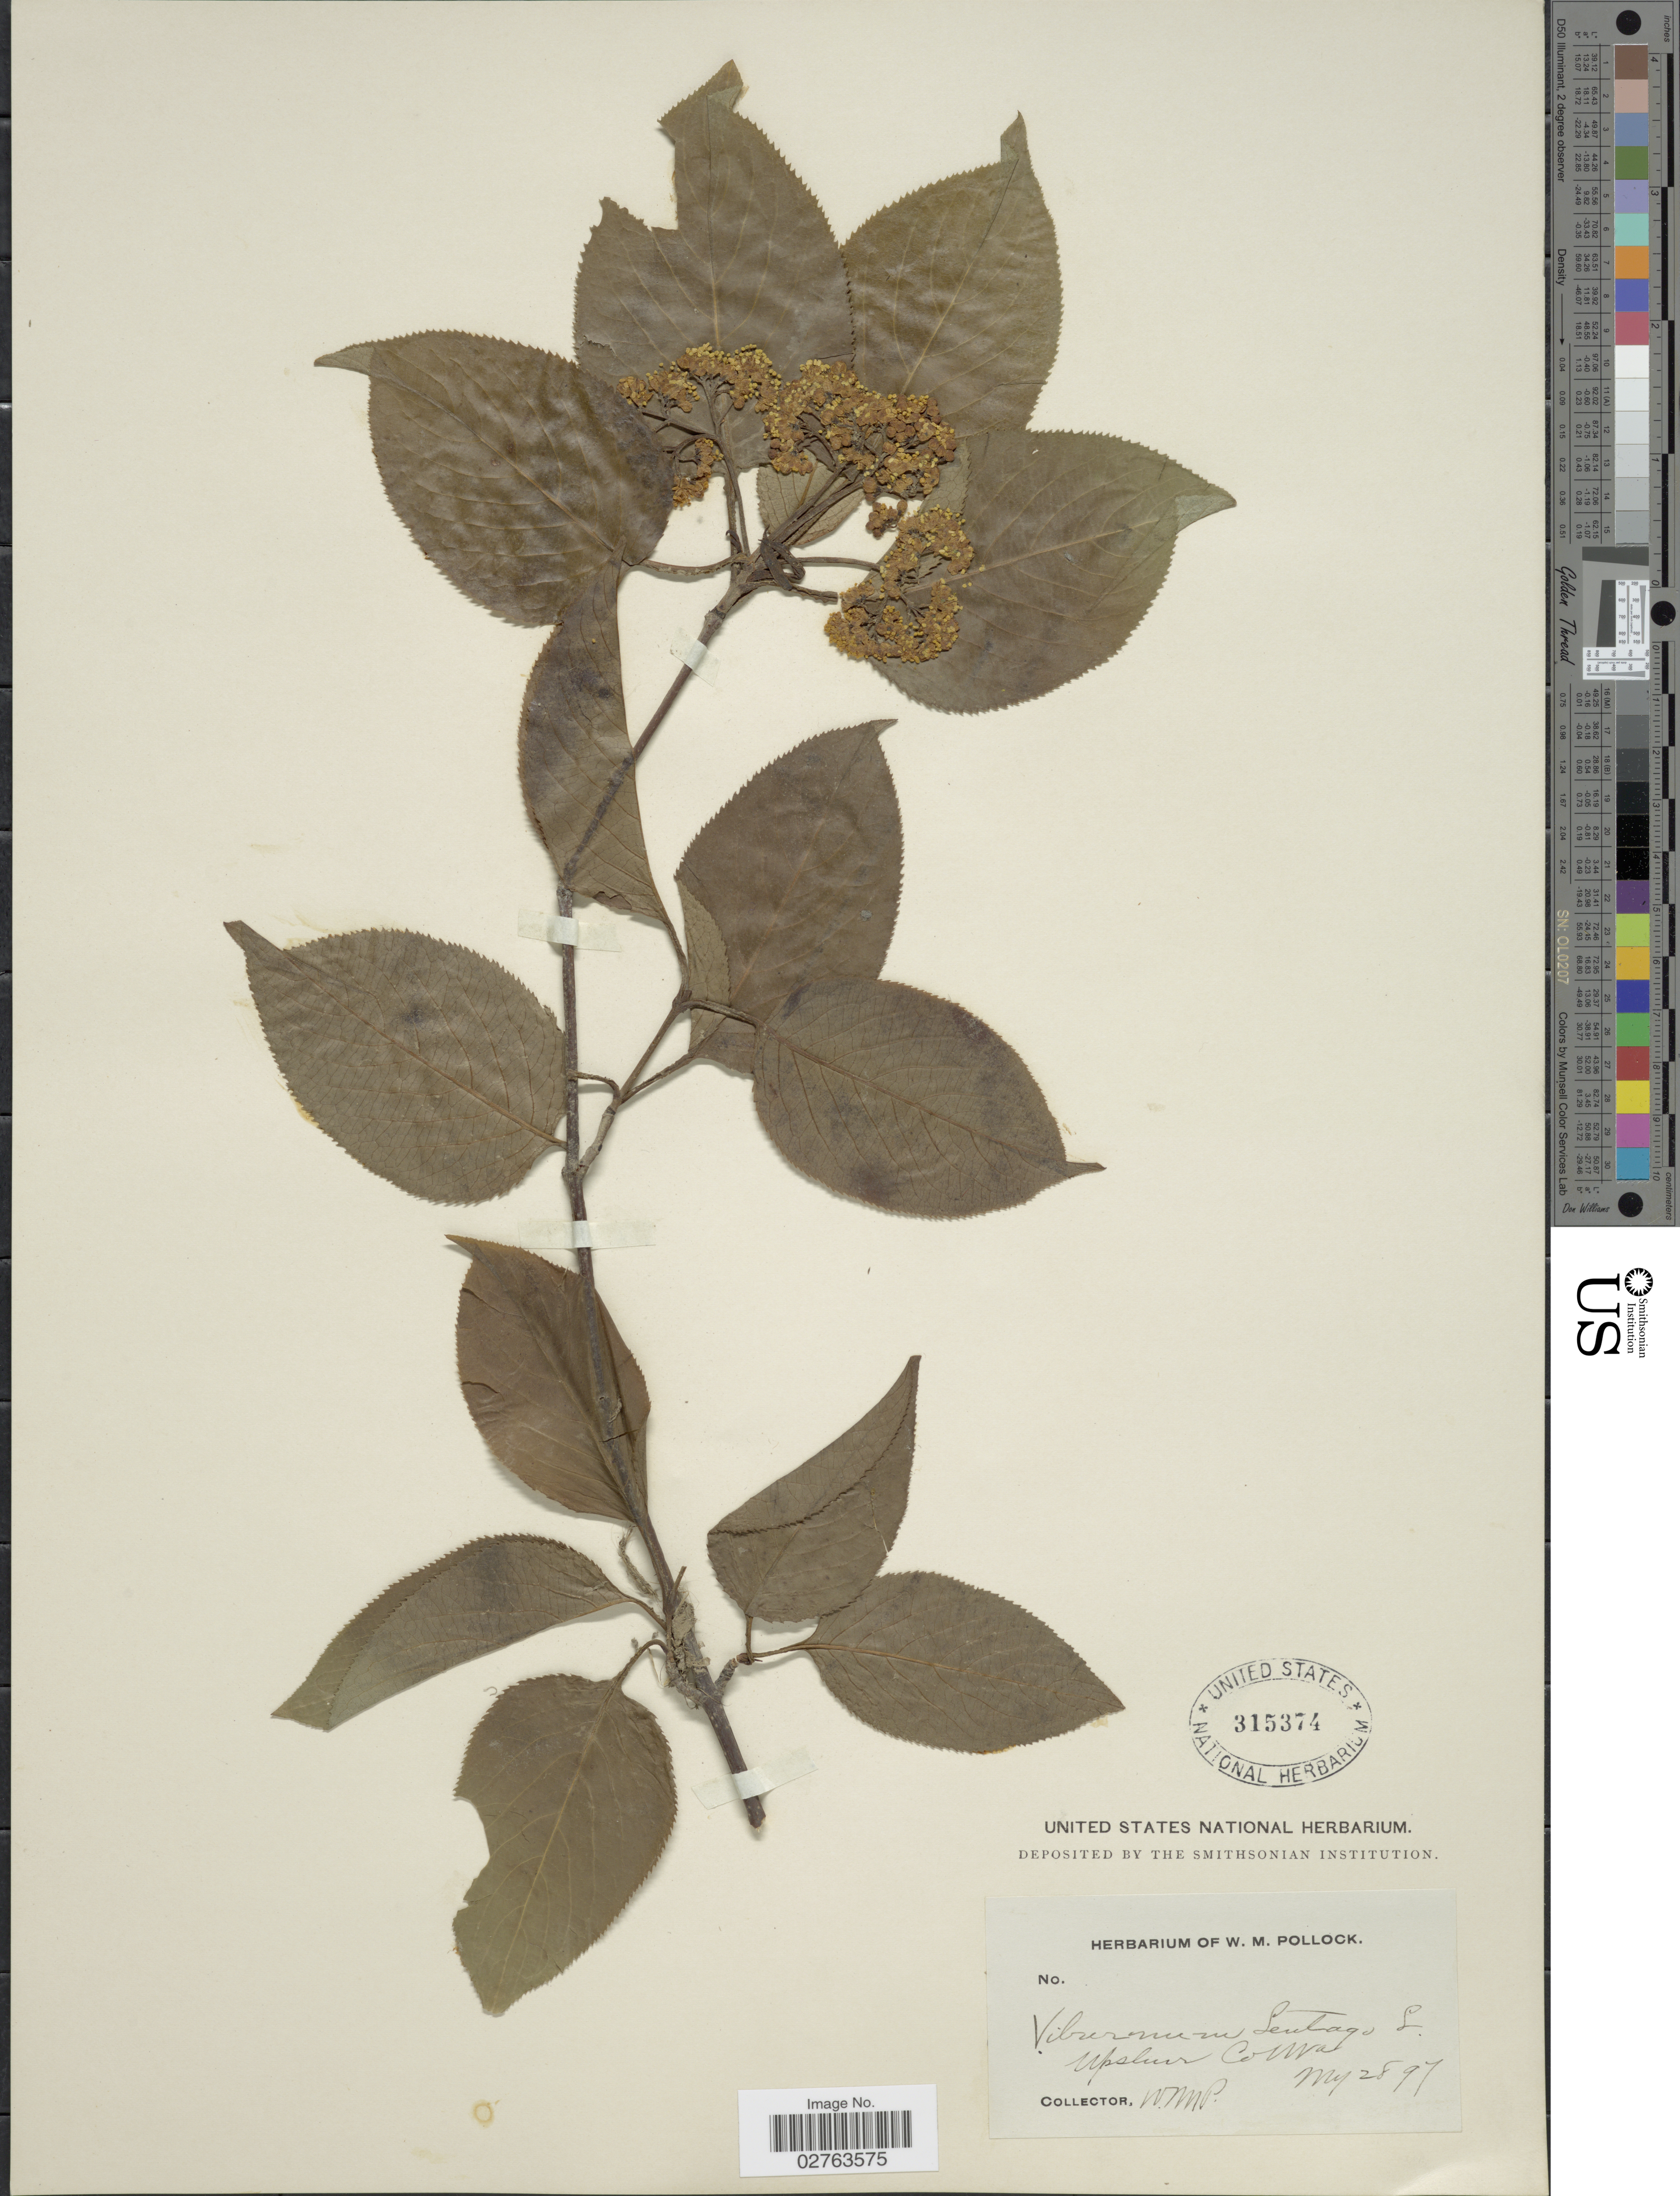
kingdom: Plantae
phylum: Tracheophyta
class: Magnoliopsida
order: Dipsacales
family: Viburnaceae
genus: Viburnum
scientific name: Viburnum lentago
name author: L.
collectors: W. M. Pollock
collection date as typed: Transcribed d/m/y: 28/5/97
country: United States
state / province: West Virginia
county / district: Upshur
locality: WVa.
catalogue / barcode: US 315374